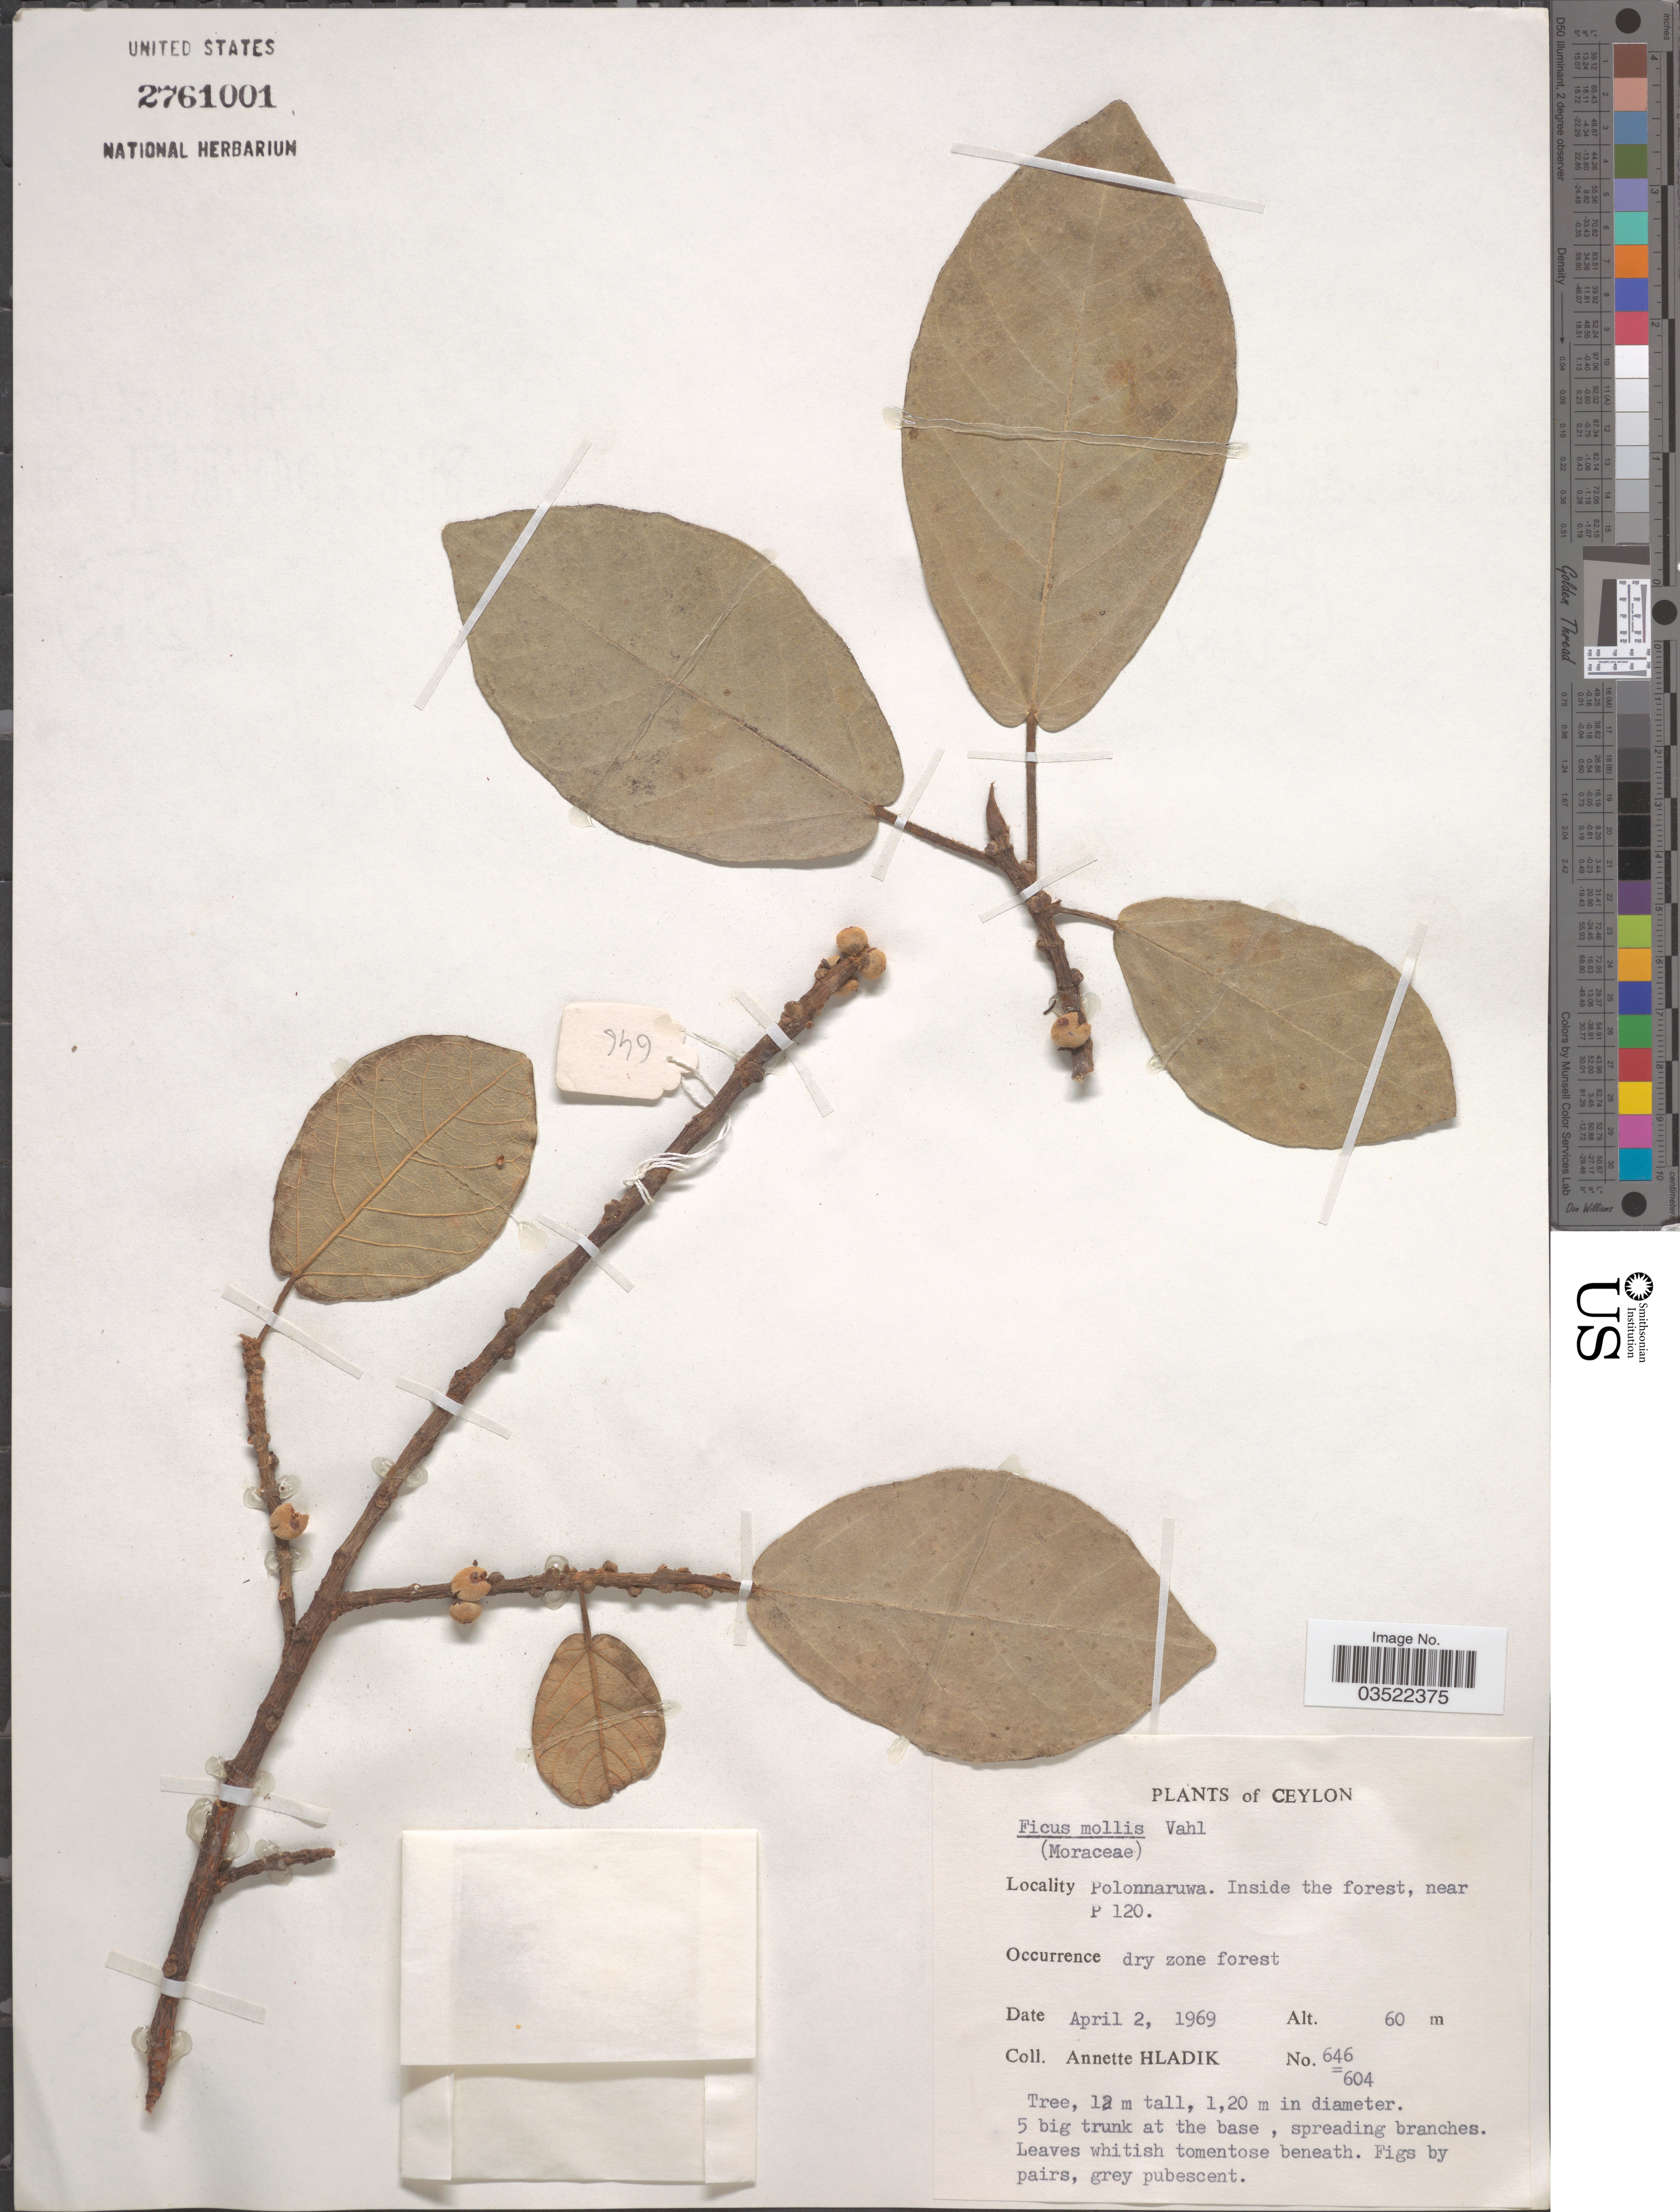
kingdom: Plantae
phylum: Tracheophyta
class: Magnoliopsida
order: Rosales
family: Moraceae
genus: Ficus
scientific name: Ficus mollis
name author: Vahl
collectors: A. Hladik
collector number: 646=604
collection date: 1969-04-02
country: Sri Lanka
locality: Ceylon. Polonnaruwa. Inside the forest, near P 120.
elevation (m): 60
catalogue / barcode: US 2761001